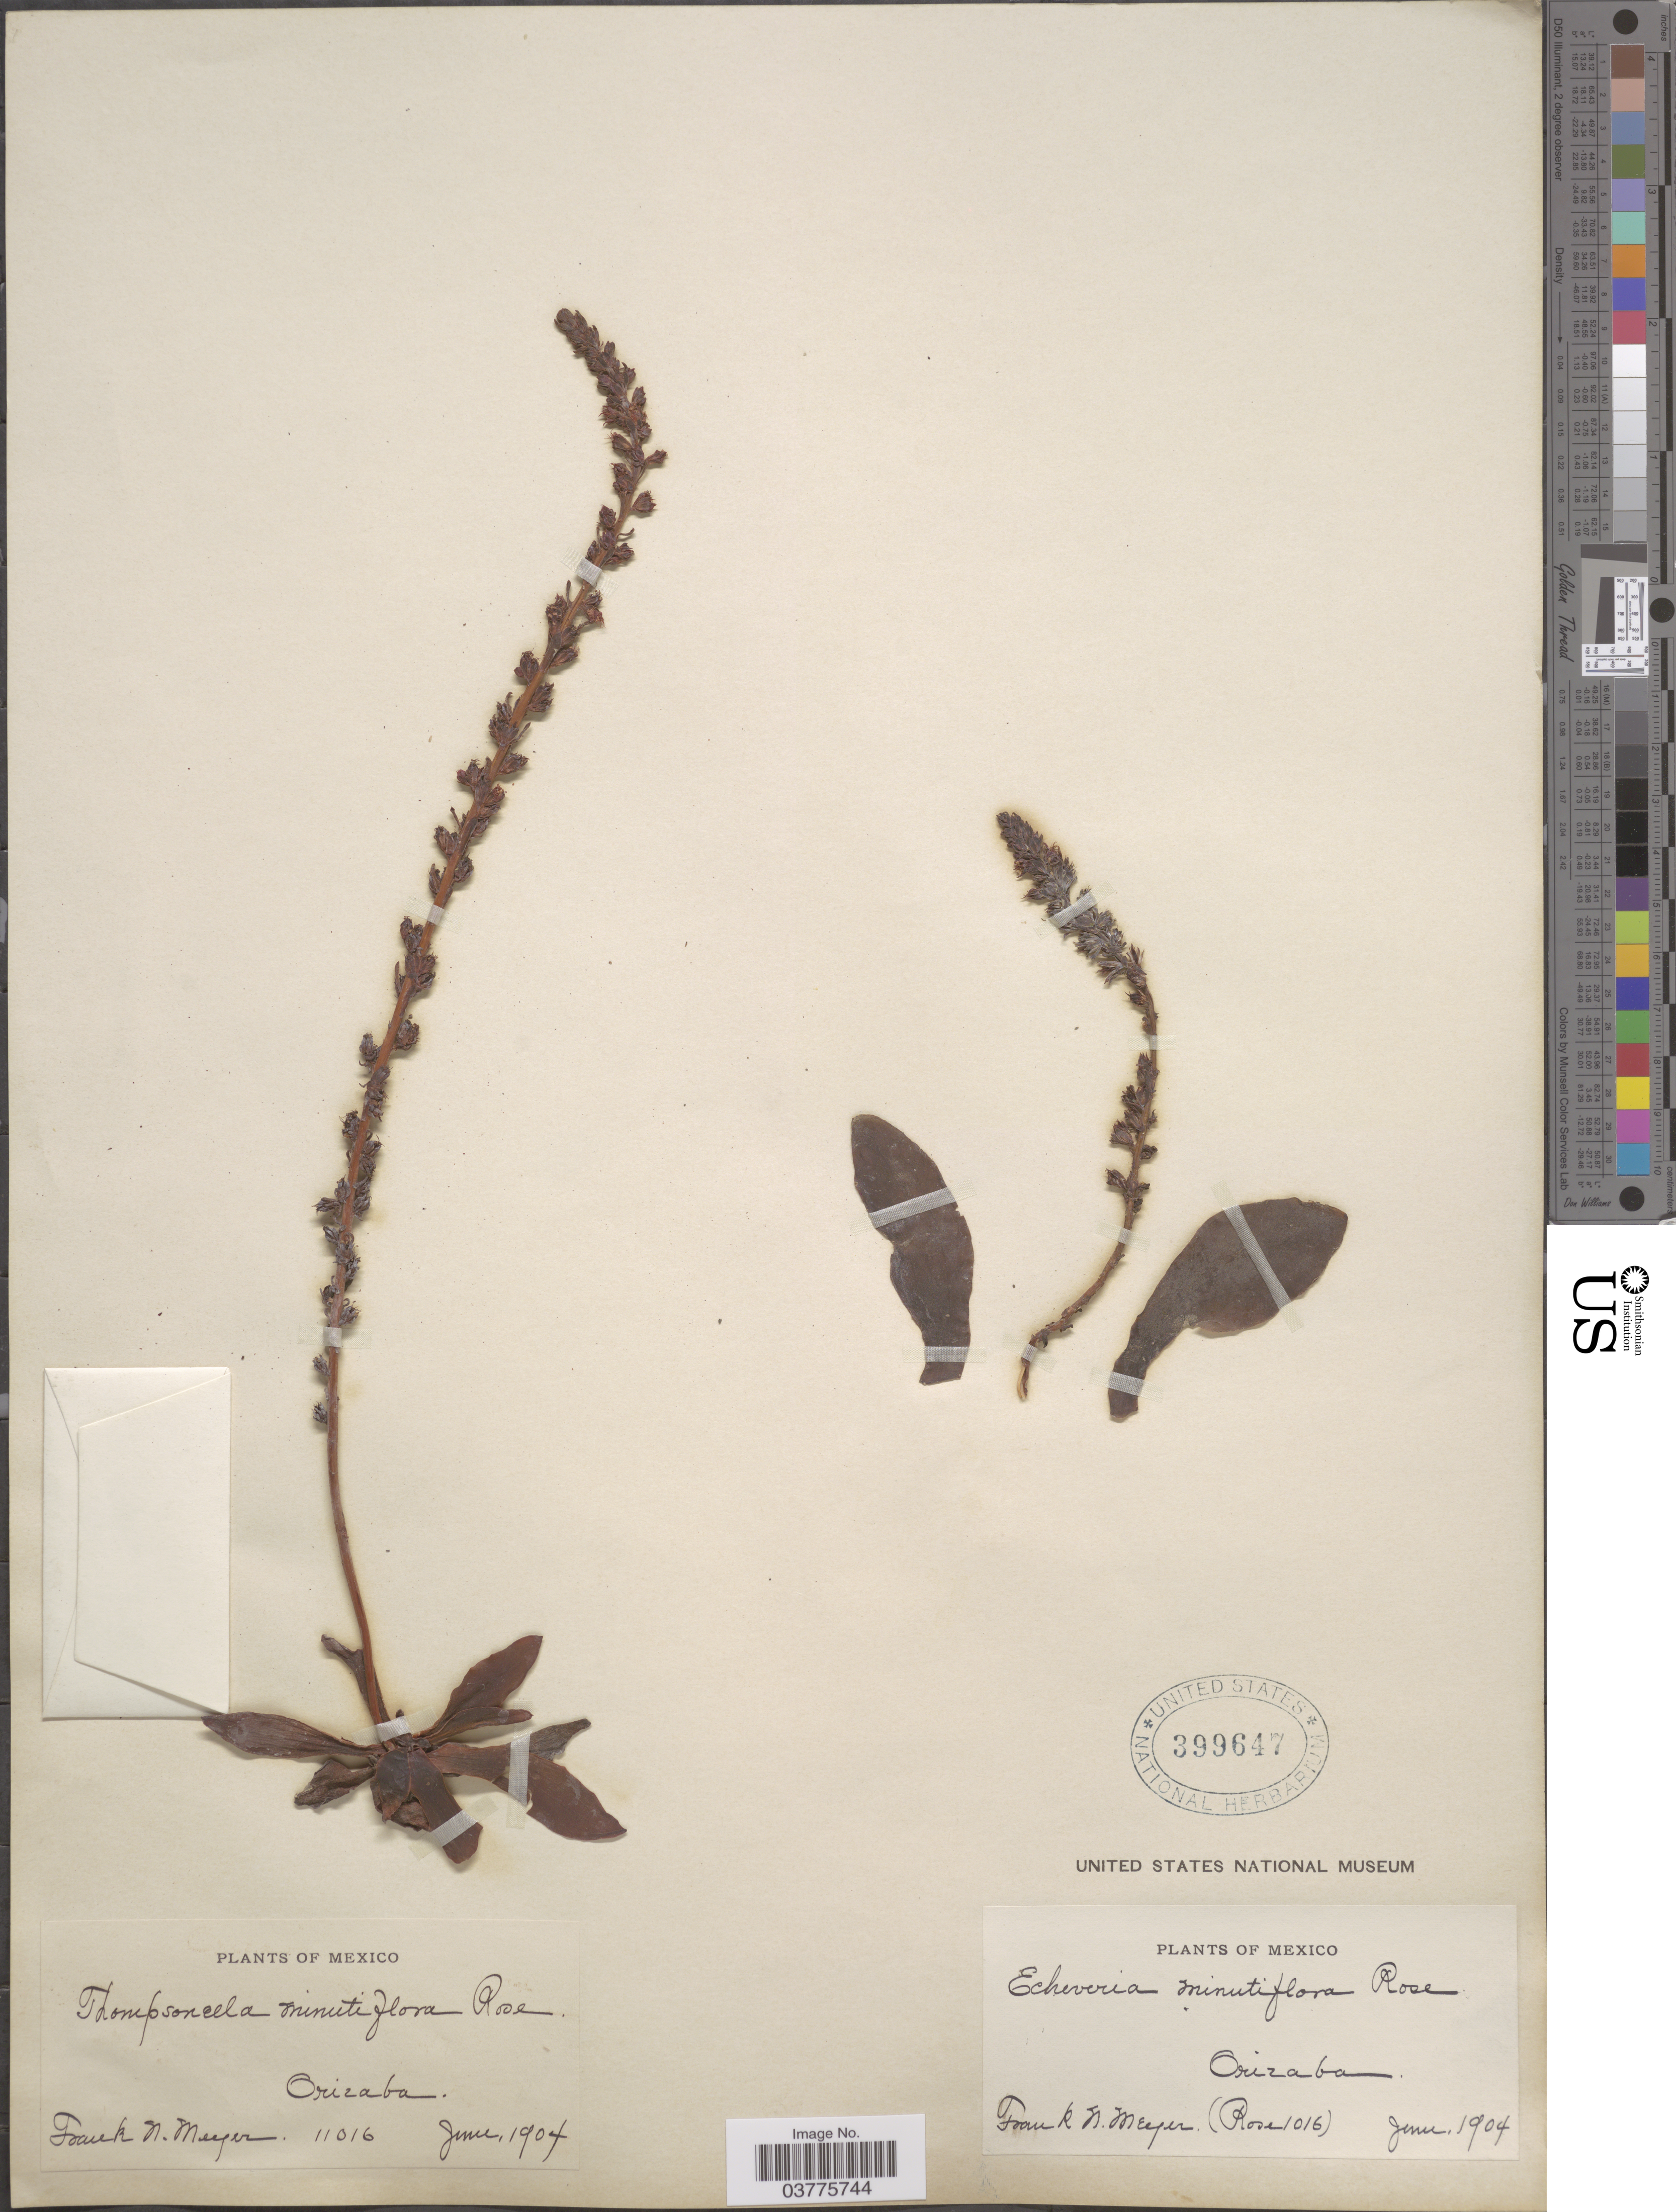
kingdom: Plantae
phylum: Tracheophyta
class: Magnoliopsida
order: Saxifragales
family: Crassulaceae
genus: Thompsonella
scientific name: Thompsonella minutiflora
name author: (Rose) Britton & Rose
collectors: F. N. Meyer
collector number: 11016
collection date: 1904-06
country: Mexico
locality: Orizaba.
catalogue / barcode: US 399647